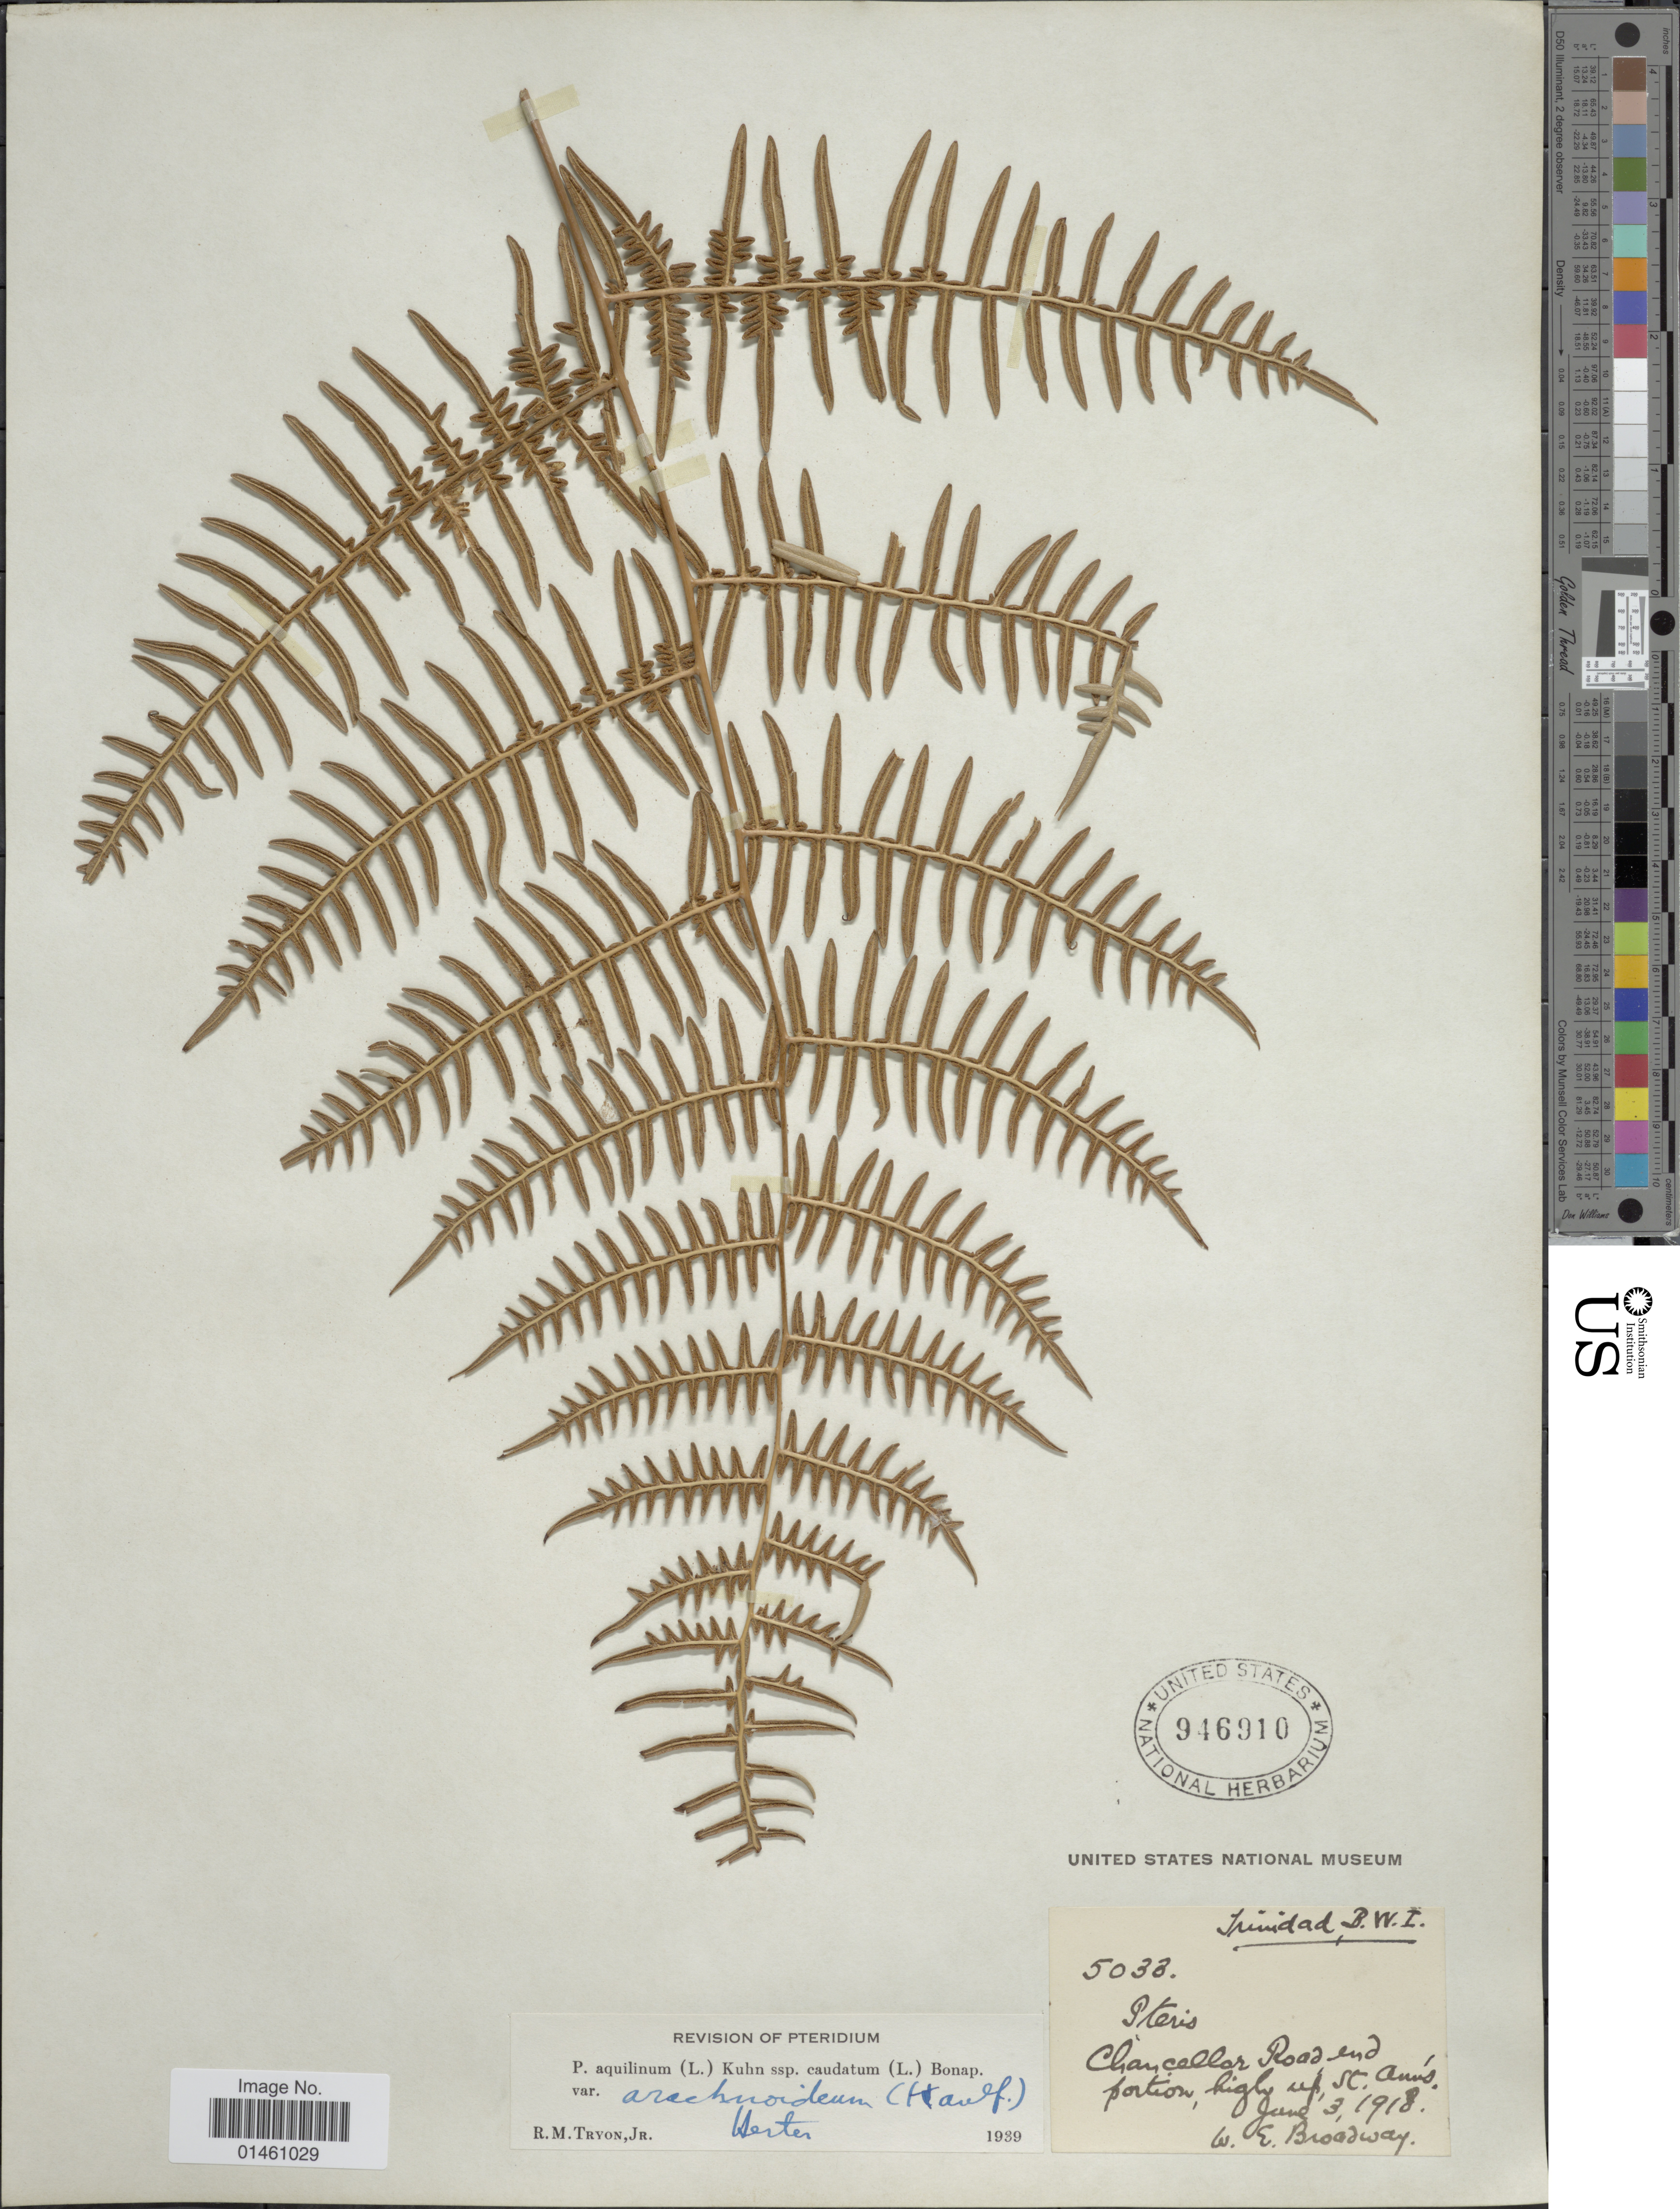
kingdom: Plantae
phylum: Tracheophyta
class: Polypodiopsida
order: Polypodiales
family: Dennstaedtiaceae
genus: Pteridium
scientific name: Pteridium aquilinum var. arachnoideum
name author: (Kaulf.) Herter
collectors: W. E. Broadway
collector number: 5033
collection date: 1918-06-03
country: Trinidad and Tobago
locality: B.W.I., Chancellar Road end, portion, high up, St. Ann's.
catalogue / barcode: US 946910